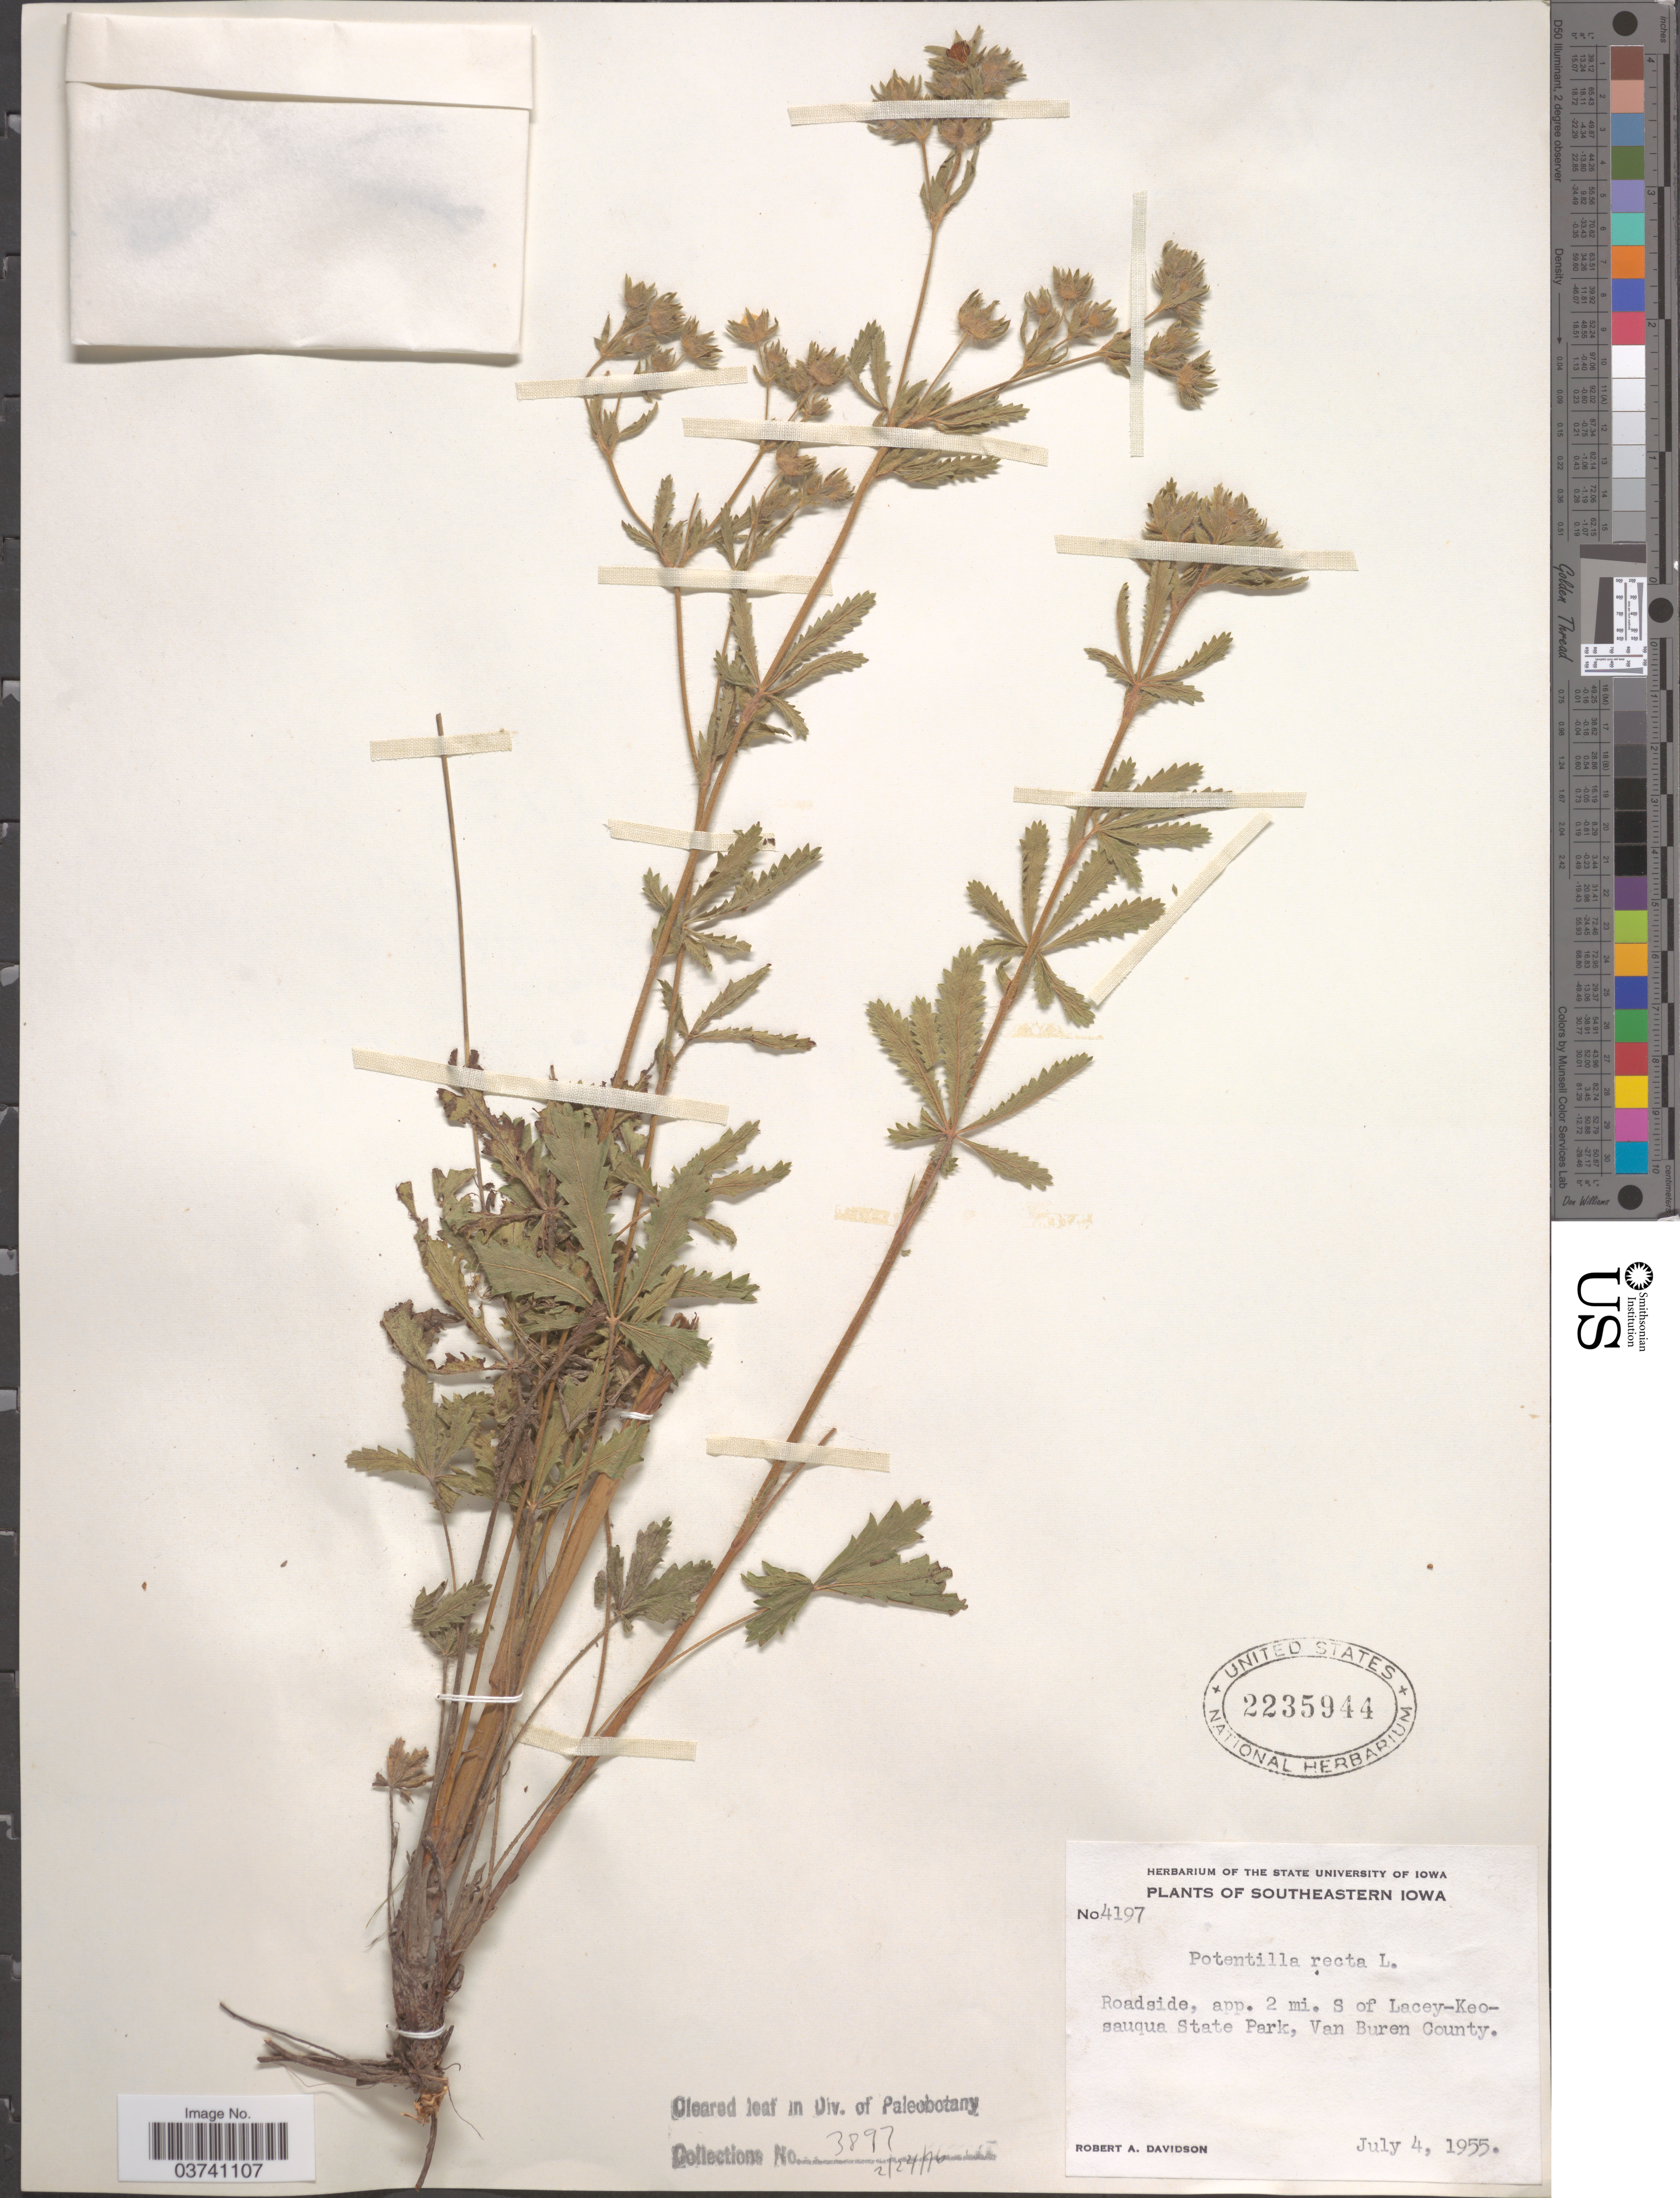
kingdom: Plantae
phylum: Tracheophyta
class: Magnoliopsida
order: Rosales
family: Rosaceae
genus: Potentilla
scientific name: Potentilla recta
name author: L.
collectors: R. A. Davidson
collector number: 4197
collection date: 1955-07-24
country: United States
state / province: Iowa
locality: Southeastern Iowa. Roadside, app. 2 mi. S of Lacey-Keosauqua State Park, Van Buren County.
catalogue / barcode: US 2235944